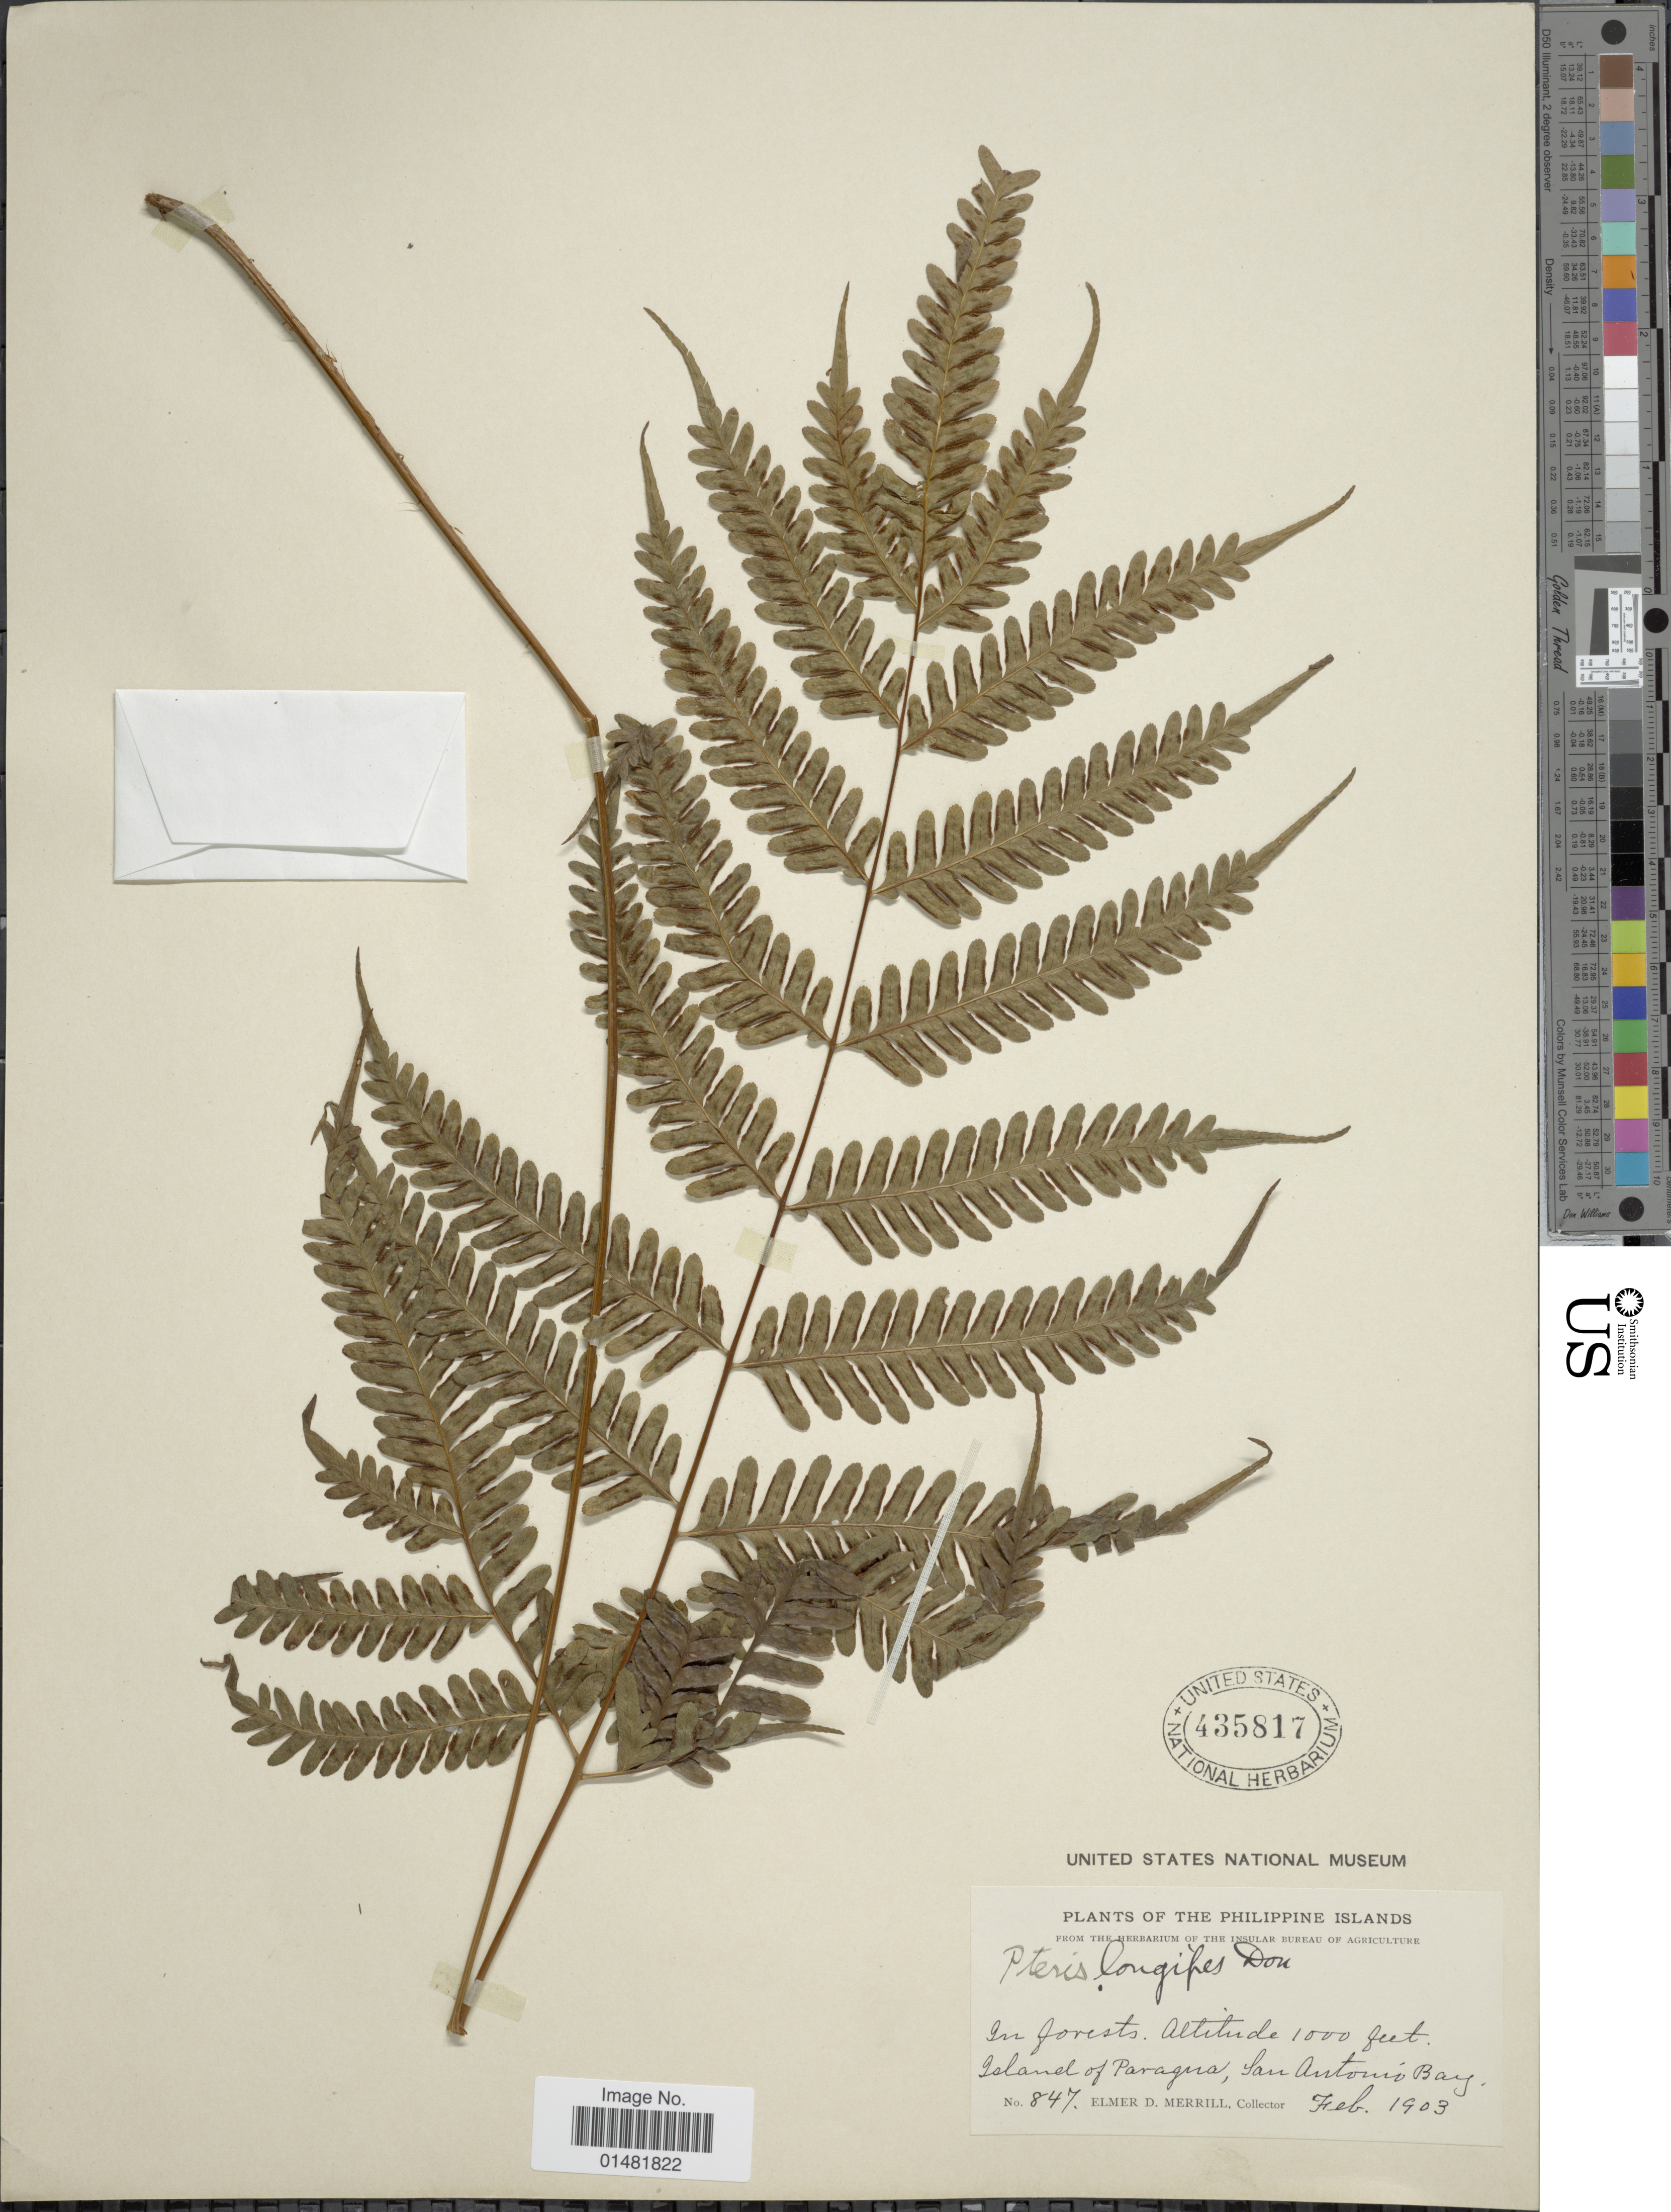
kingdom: Plantae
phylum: Tracheophyta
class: Polypodiopsida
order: Polypodiales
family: Pteridaceae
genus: Pteris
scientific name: Pteris longipes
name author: D. Don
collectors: E. D. Merrill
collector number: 847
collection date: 1903-02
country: Philippines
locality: Island of Paragua, San Antonio Bay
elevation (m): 305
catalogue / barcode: US 435817